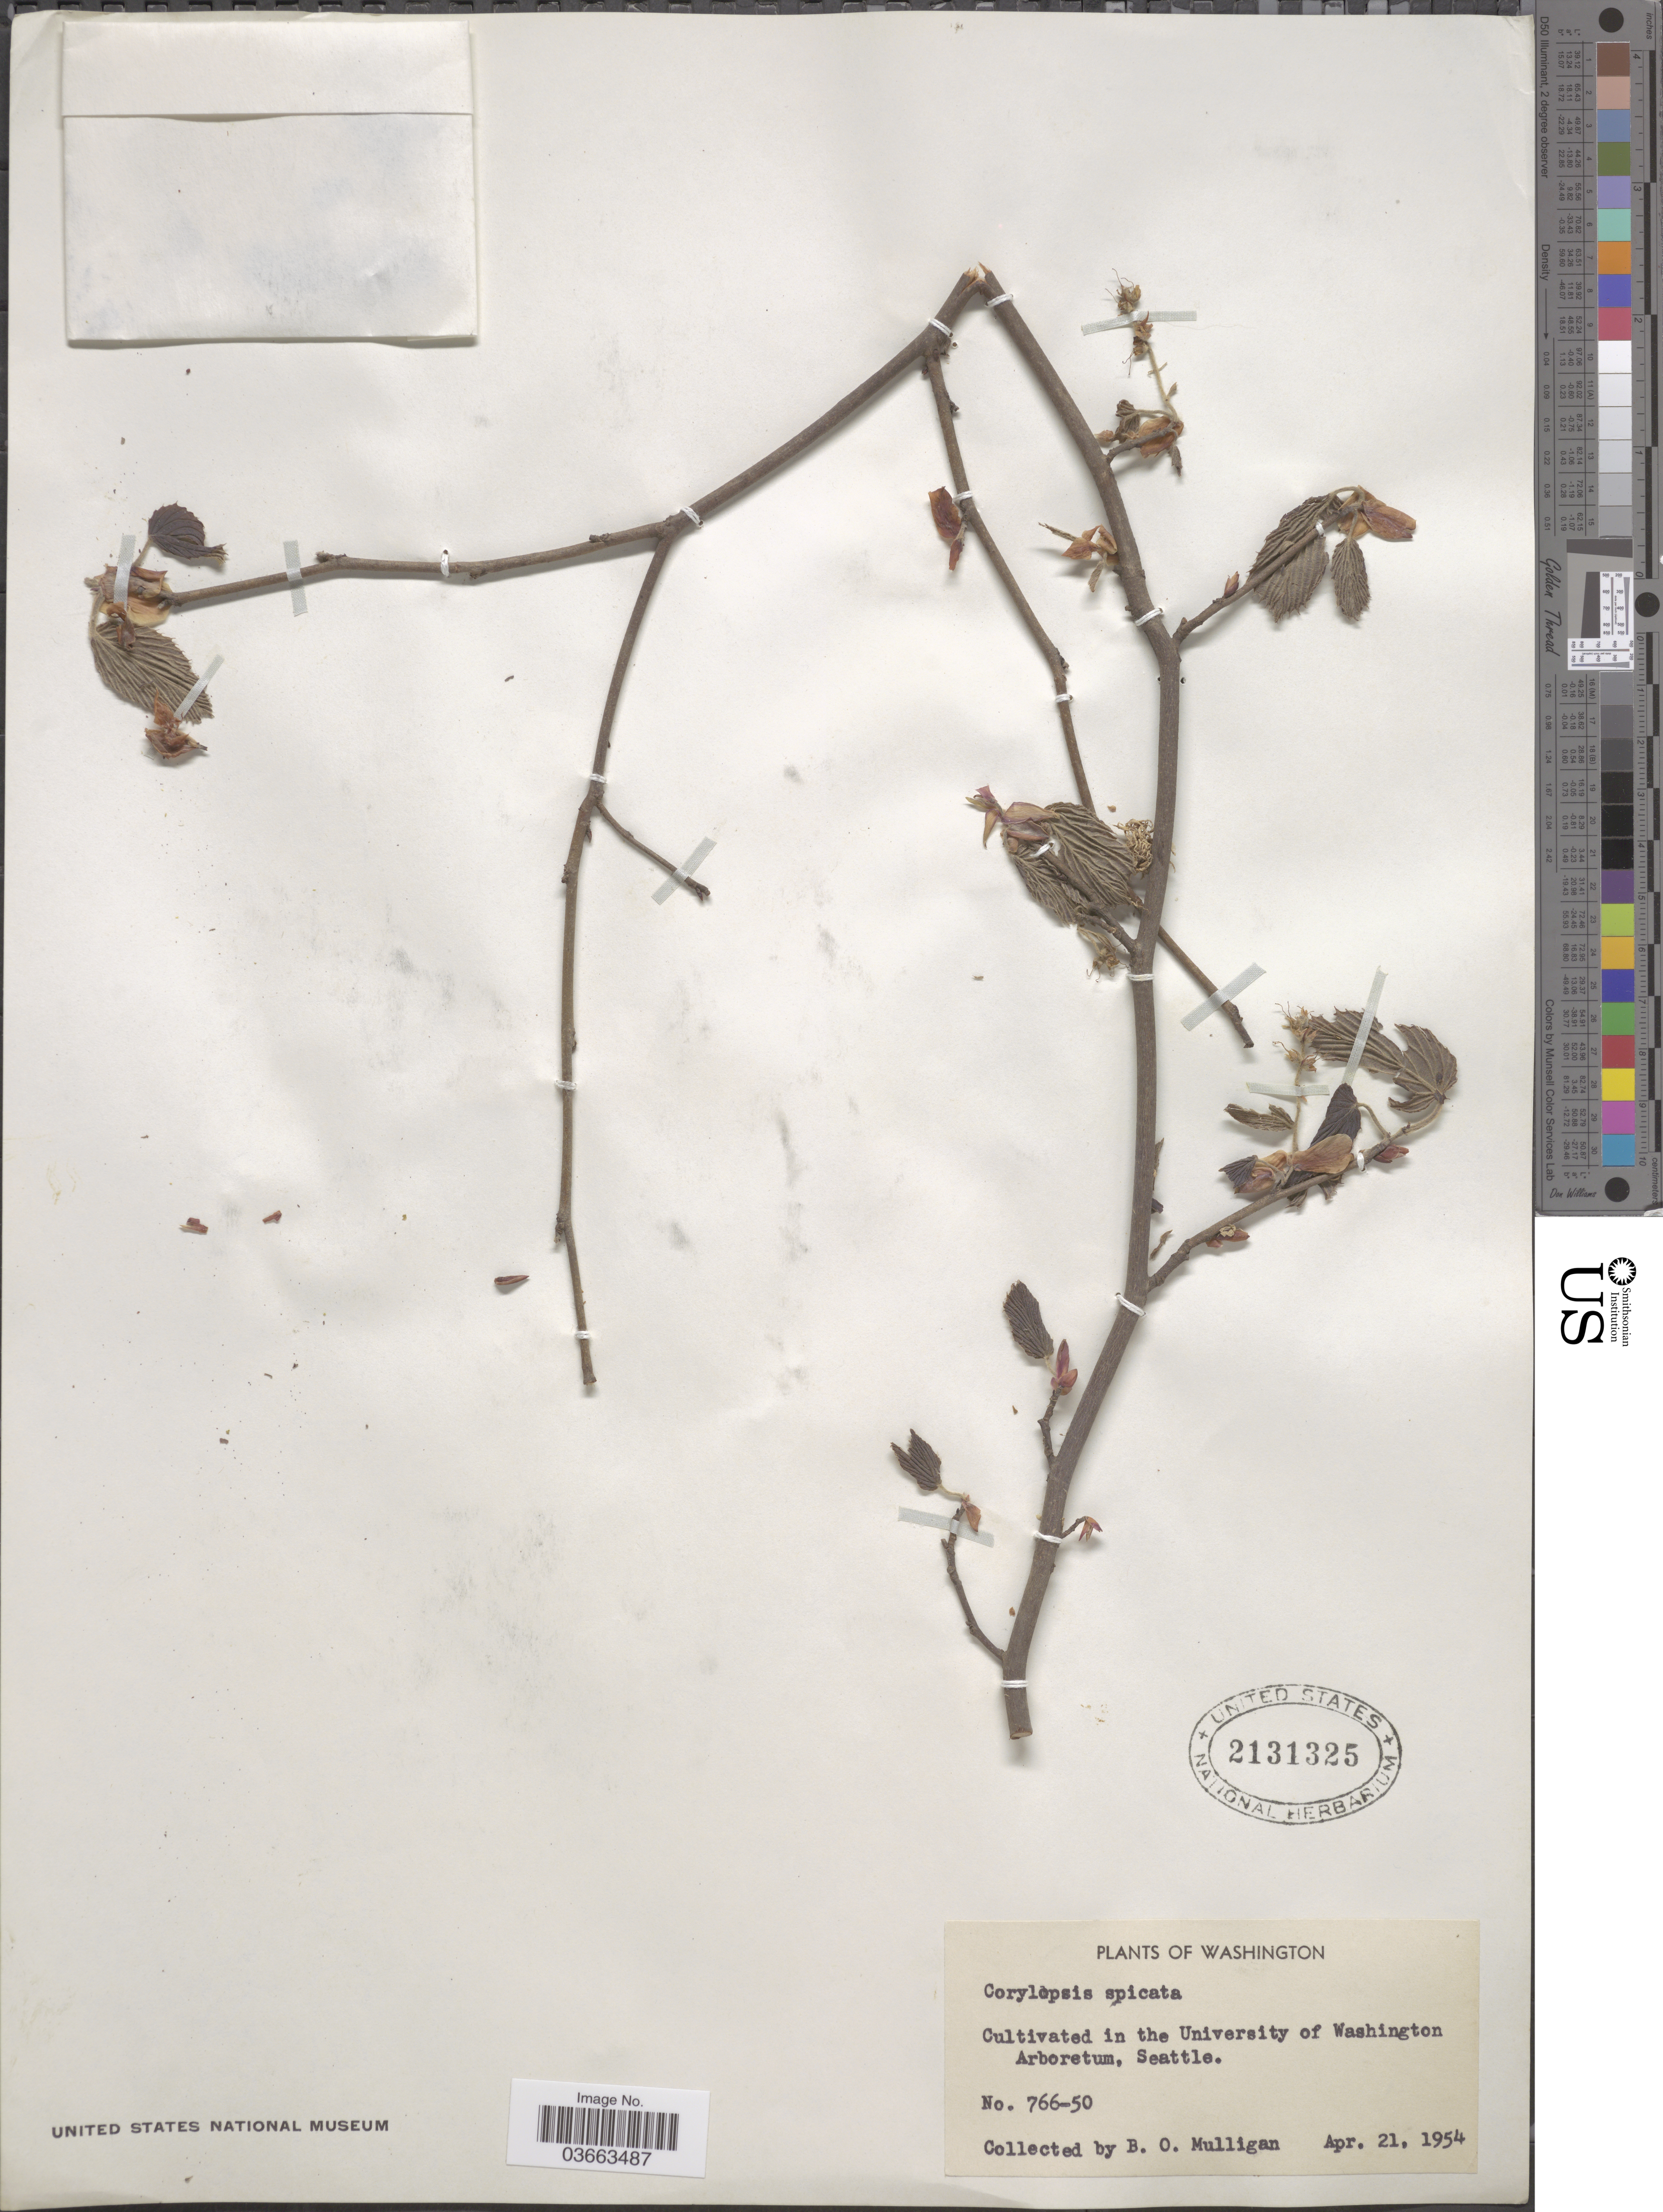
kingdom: Plantae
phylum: Tracheophyta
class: Magnoliopsida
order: Saxifragales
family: Hamamelidaceae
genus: Corylopsis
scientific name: Corylopsis spicata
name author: Siebold & Zucc.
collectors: B. Mulligan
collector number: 766-50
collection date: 1954-04-21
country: United States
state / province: Washington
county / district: King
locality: University of Washington Arboretum, Seattle.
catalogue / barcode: US 2131325